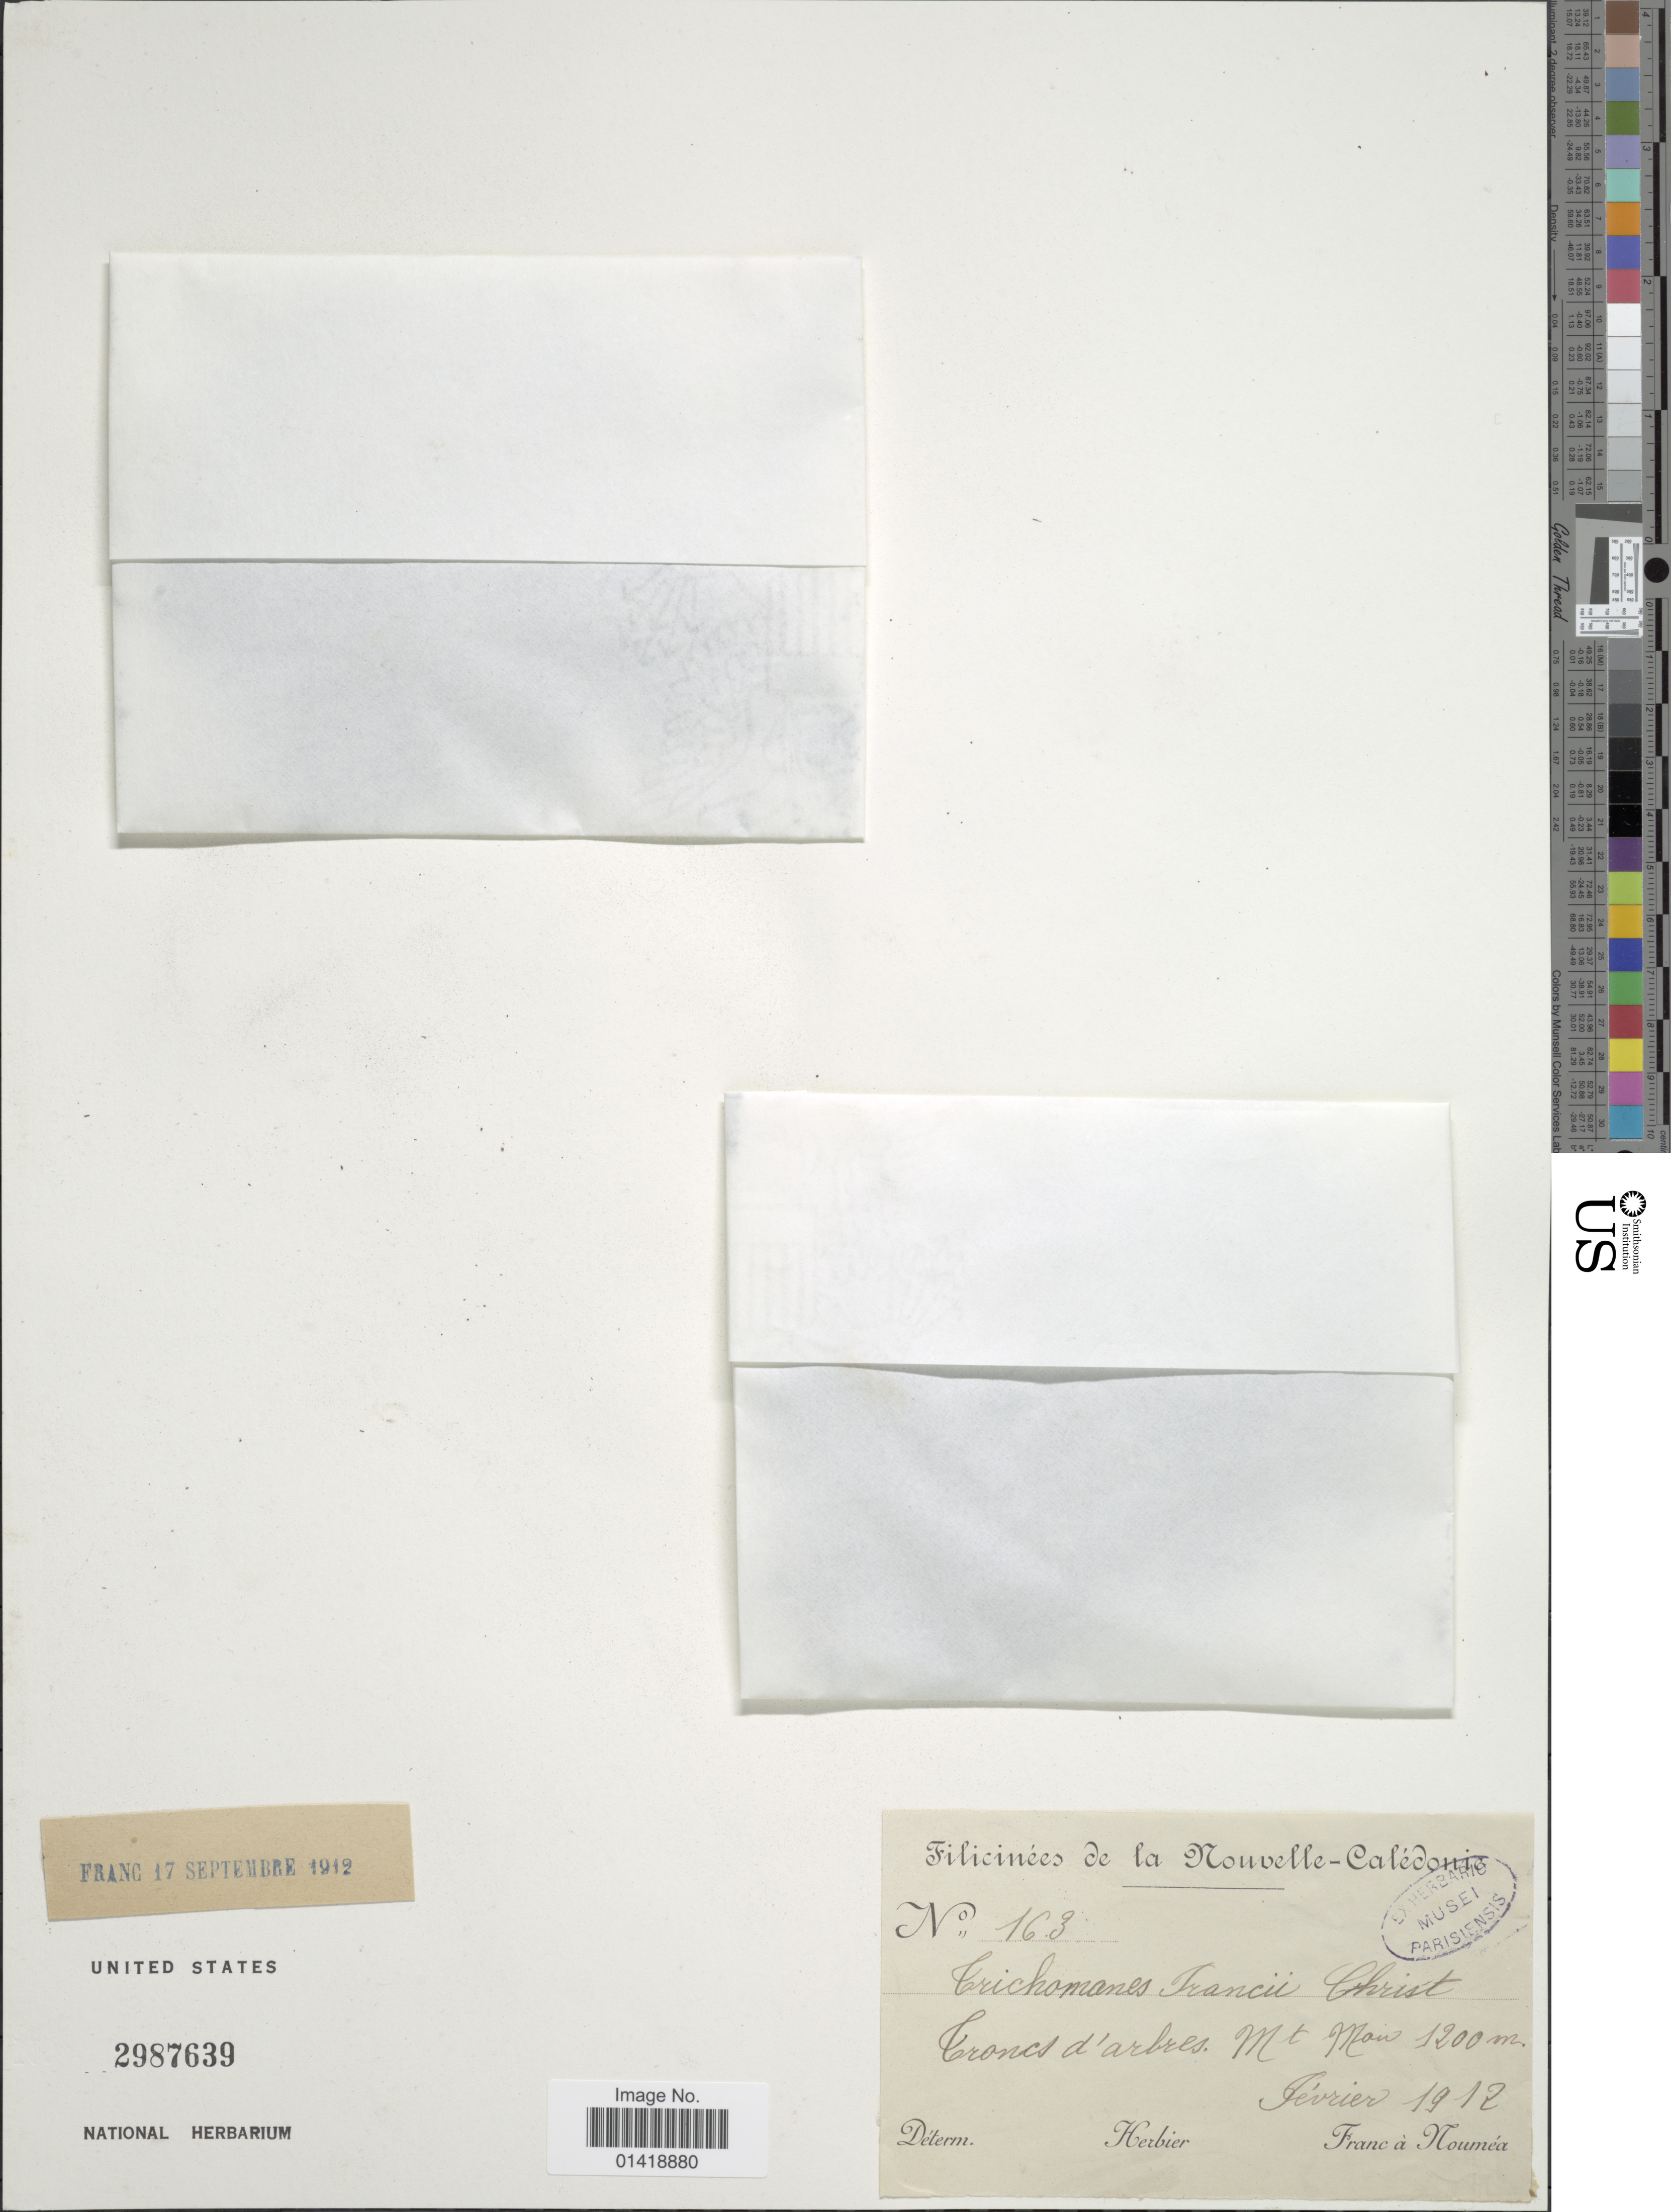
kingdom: Plantae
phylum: Tracheophyta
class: Polypodiopsida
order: Hymenophyllales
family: Hymenophyllaceae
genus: Hymenophyllum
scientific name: Hymenophyllum francii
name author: (Christ) Ebihara & K. Iwats.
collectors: Franc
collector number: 163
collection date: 1912-02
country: New Caledonia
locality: Mt. Mou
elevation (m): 1200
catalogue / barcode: US 2987639